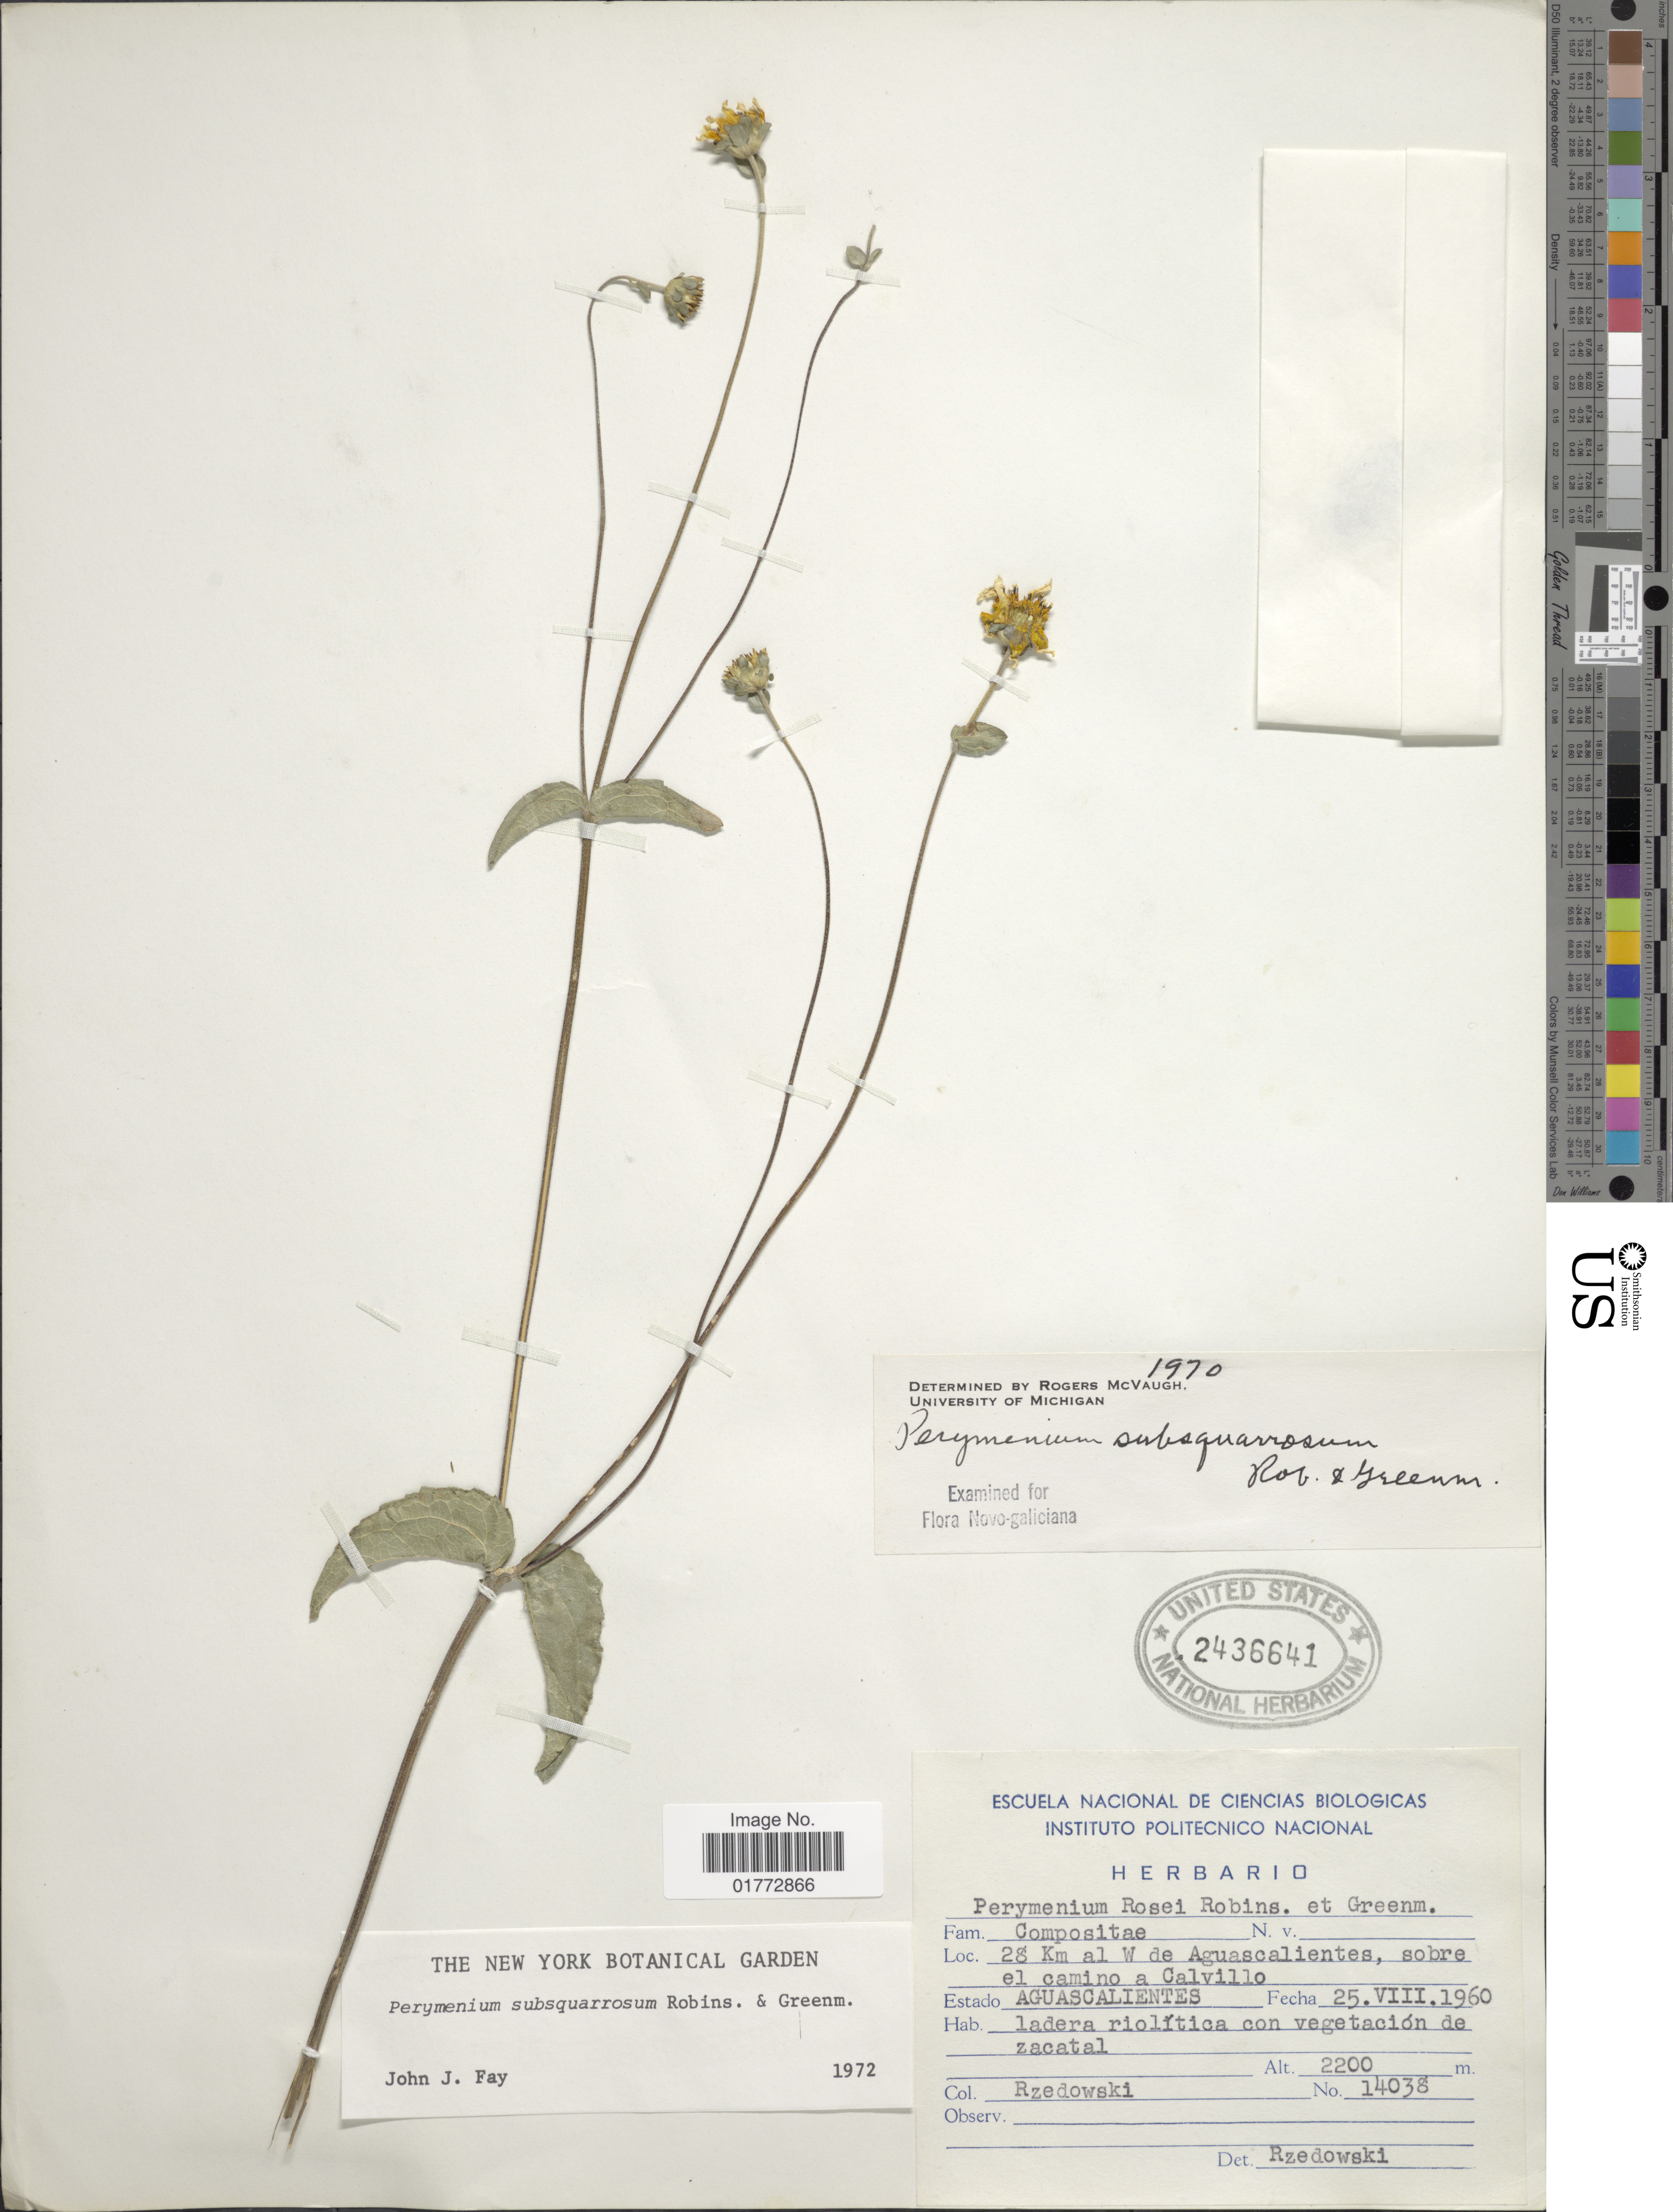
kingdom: Plantae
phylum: Tracheophyta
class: Magnoliopsida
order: Asterales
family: Asteraceae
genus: Perymenium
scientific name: Perymenium subsquarrosum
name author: B.L. Rob. & Greenm.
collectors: Rzedowski, --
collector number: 14038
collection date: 1960-08-25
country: Mexico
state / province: Aguascalientes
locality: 28 km al W de Aguascalientes, sobre el camino a Calvillo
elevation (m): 2200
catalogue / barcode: US 2436641